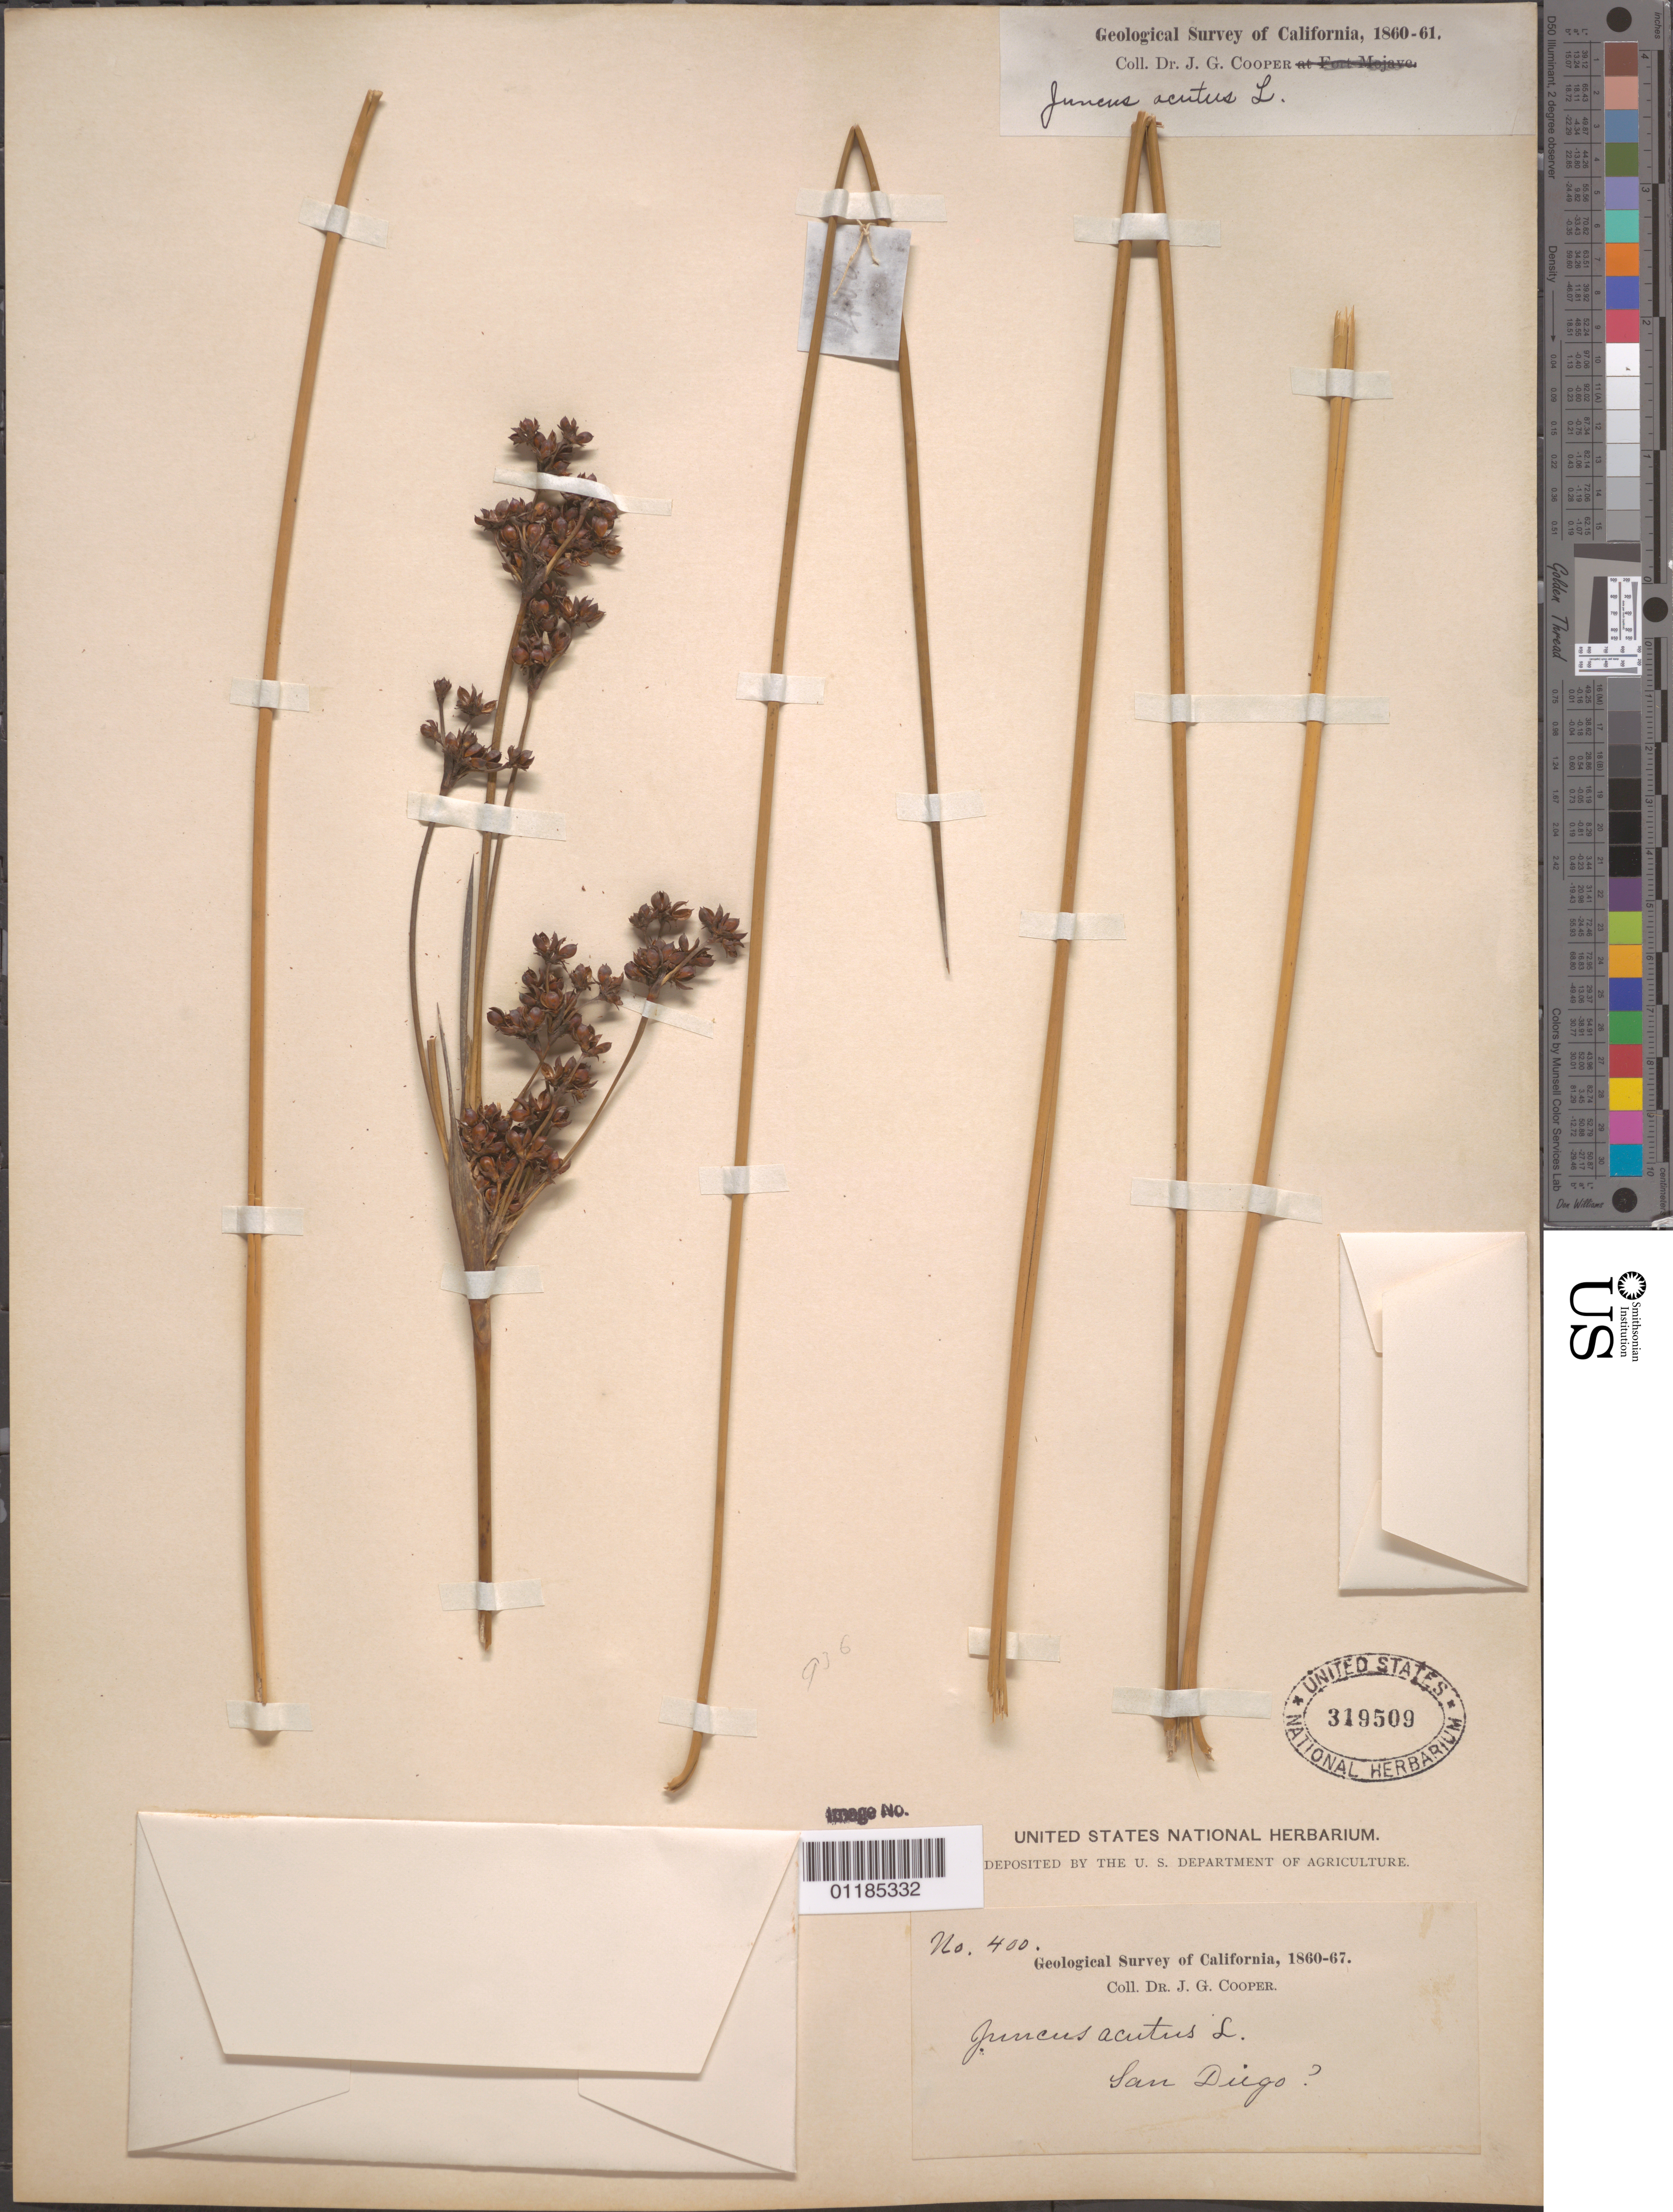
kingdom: Plantae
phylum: Tracheophyta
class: Liliopsida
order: Poales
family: Juncaceae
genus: Juncus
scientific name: Juncus acutus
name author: L.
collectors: J. G. Cooper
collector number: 400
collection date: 1860/1867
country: United States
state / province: California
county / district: San Diego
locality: San Diego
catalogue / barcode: US 319509